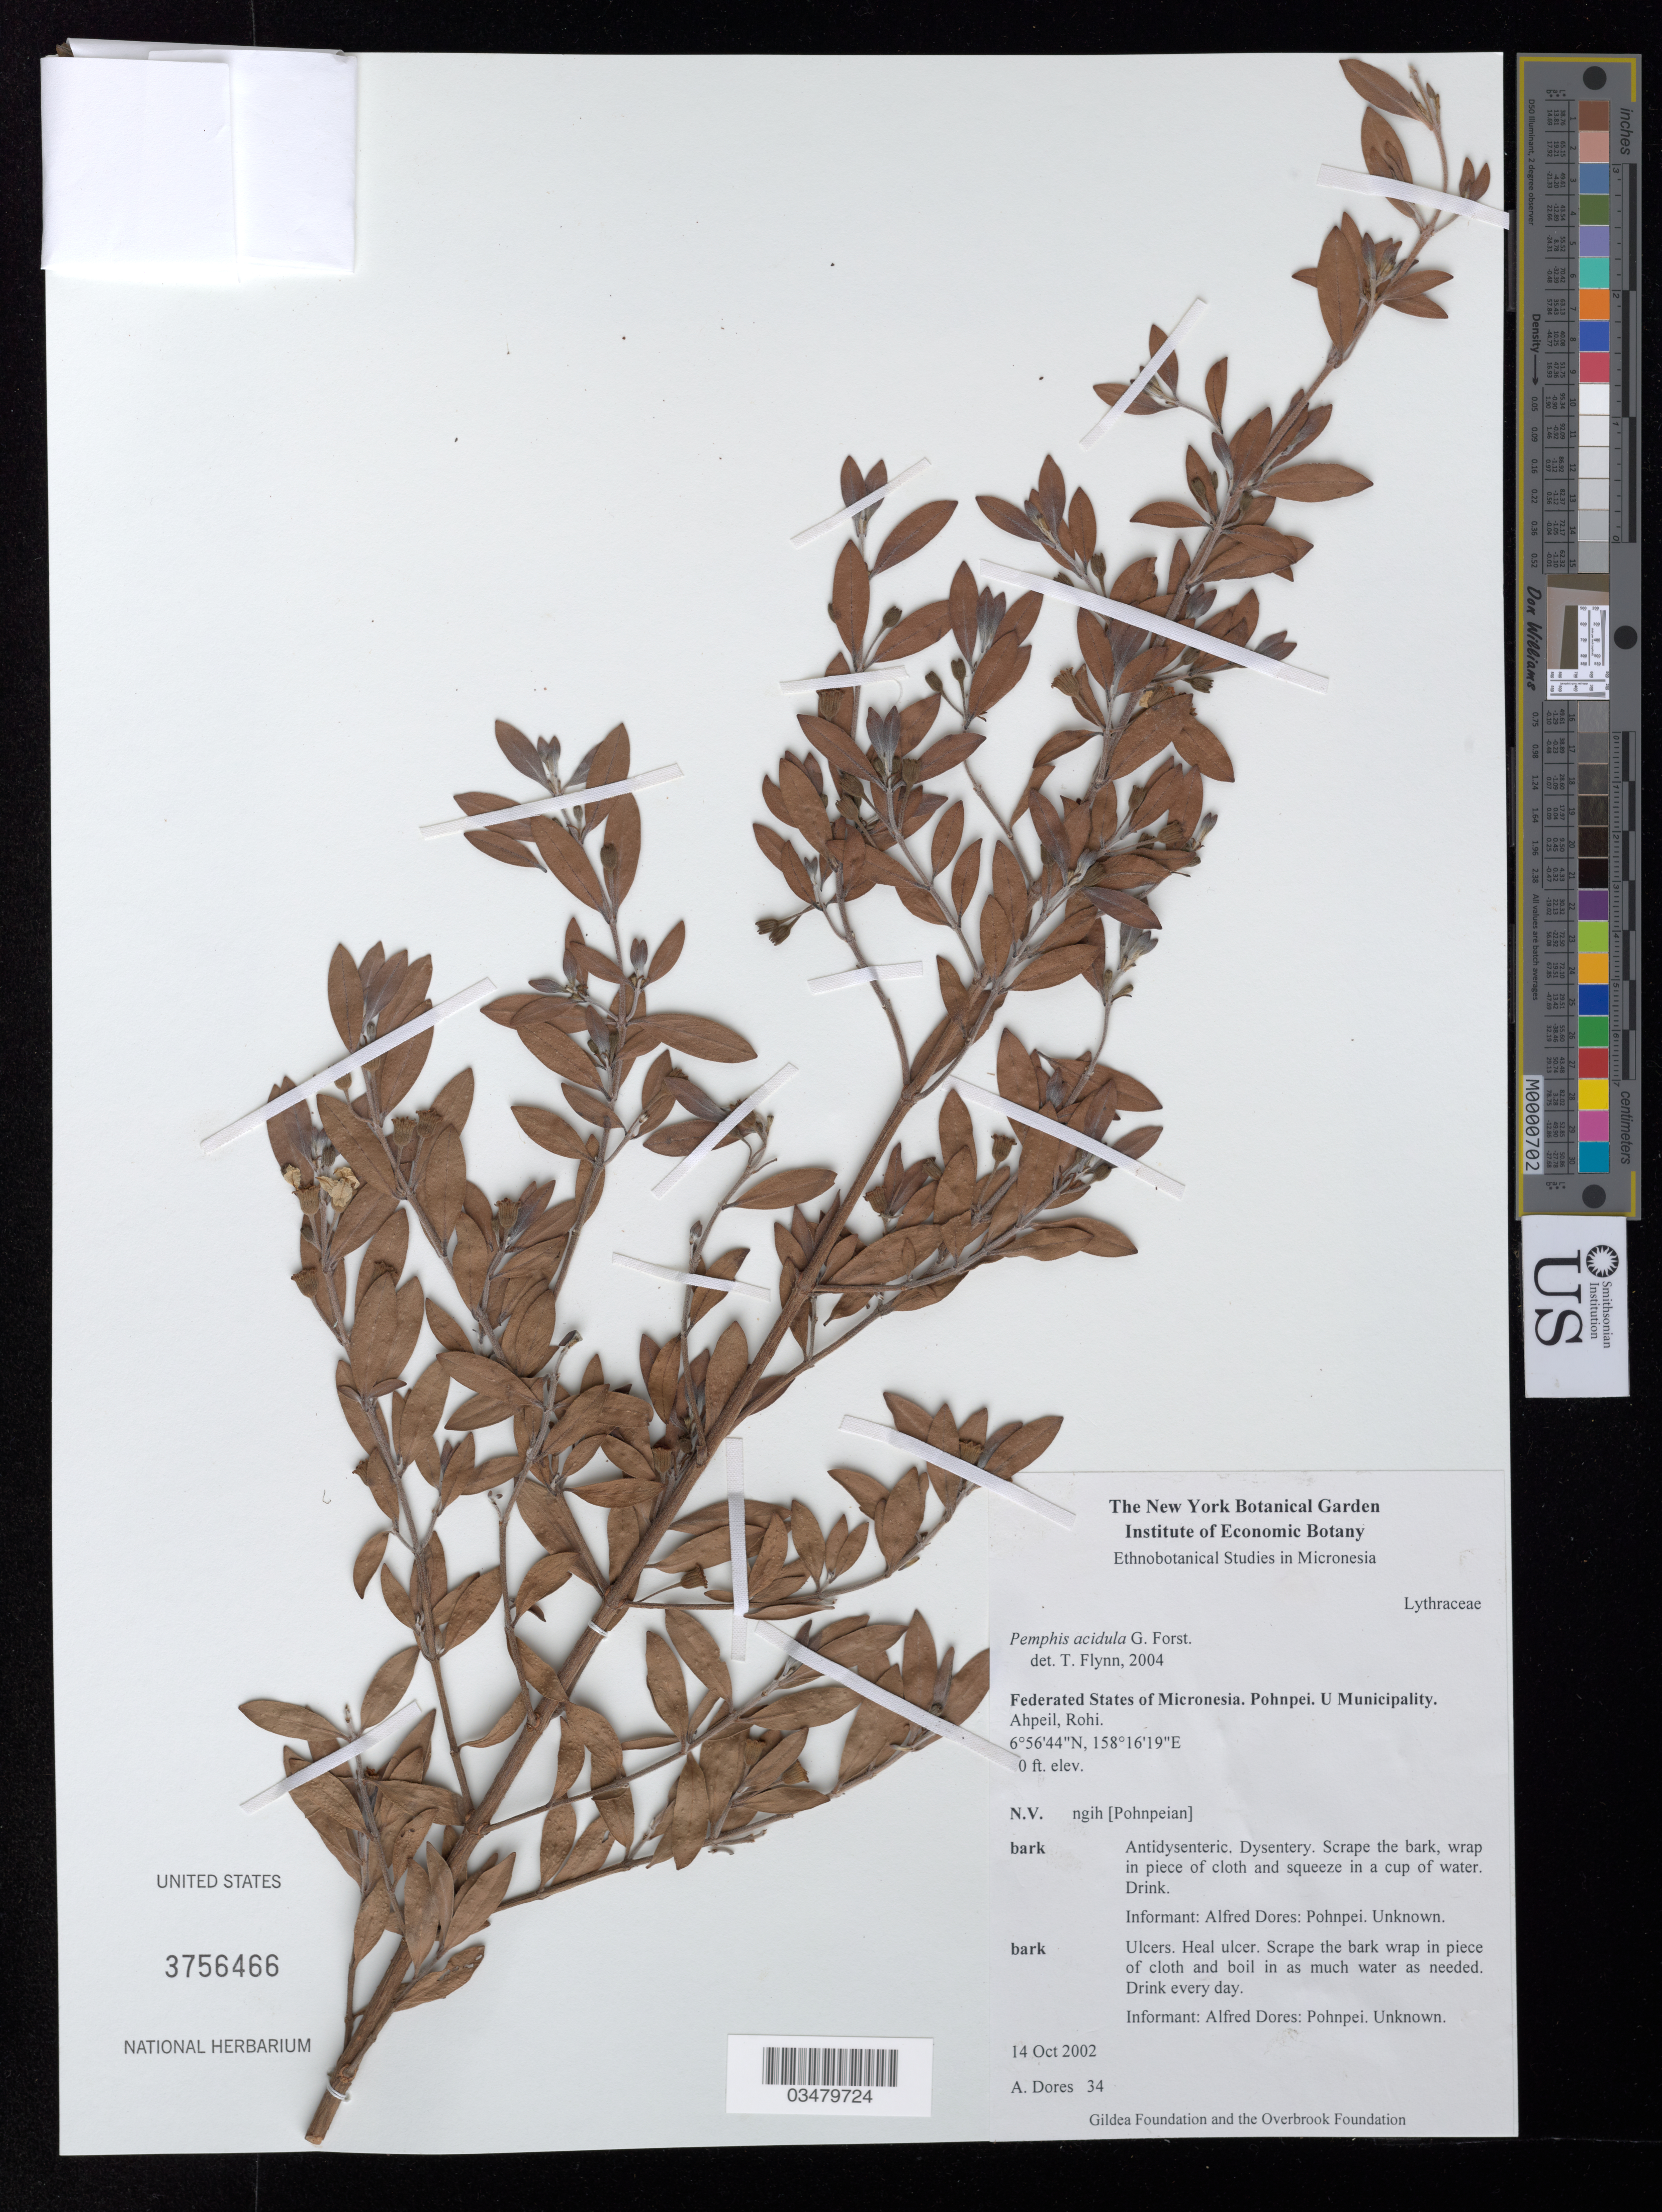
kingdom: Plantae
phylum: Tracheophyta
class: Magnoliopsida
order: Myrtales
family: Lythraceae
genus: Pemphis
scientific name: Pemphis acidula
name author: J.R. Forst. & G. Forst.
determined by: Flynn, T. W.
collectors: A. Dores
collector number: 34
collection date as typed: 14 Oct 2002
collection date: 2002-10-14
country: Micronesia, Federated States of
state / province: Pohnpei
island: Pohnpei [Ponape]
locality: U Municipality. Ahpeil, Rohi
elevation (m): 0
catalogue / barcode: US 3756466